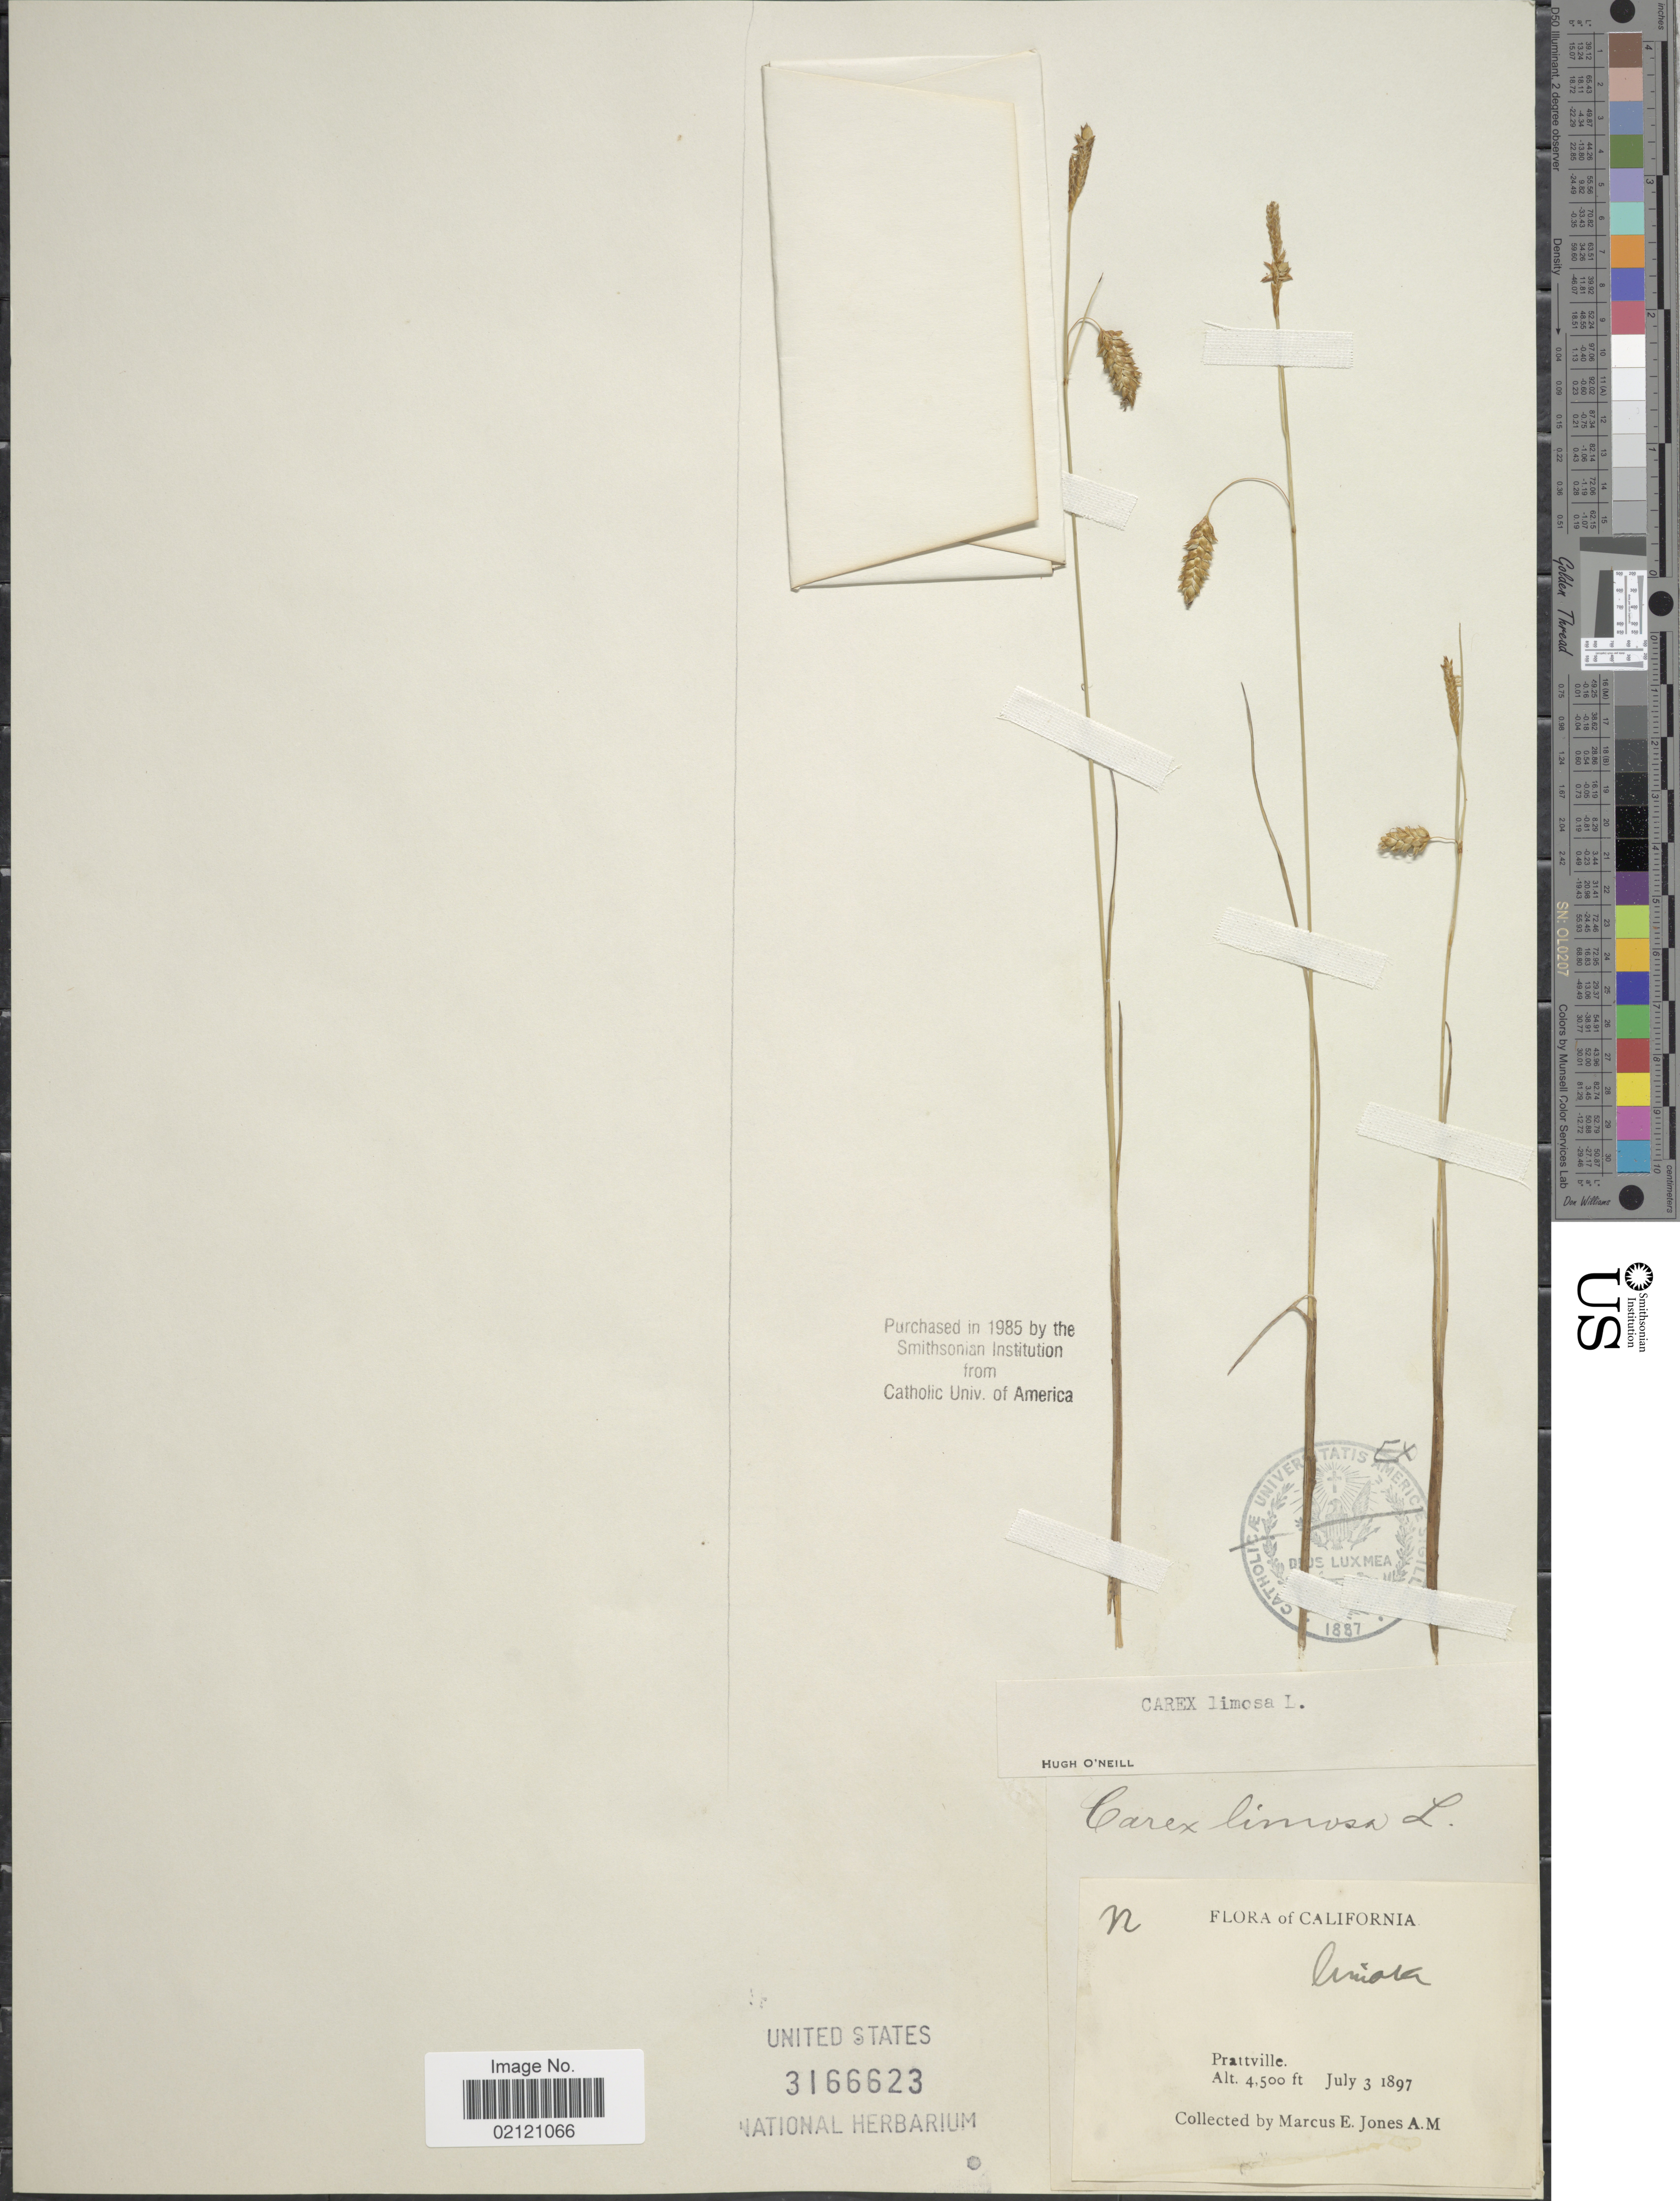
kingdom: Plantae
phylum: Tracheophyta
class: Liliopsida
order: Poales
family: Cyperaceae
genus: Carex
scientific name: Carex limosa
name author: L.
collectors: M. E. Jones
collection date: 1897-07-03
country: United States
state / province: California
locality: Prattville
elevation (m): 1372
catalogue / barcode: US 3166623